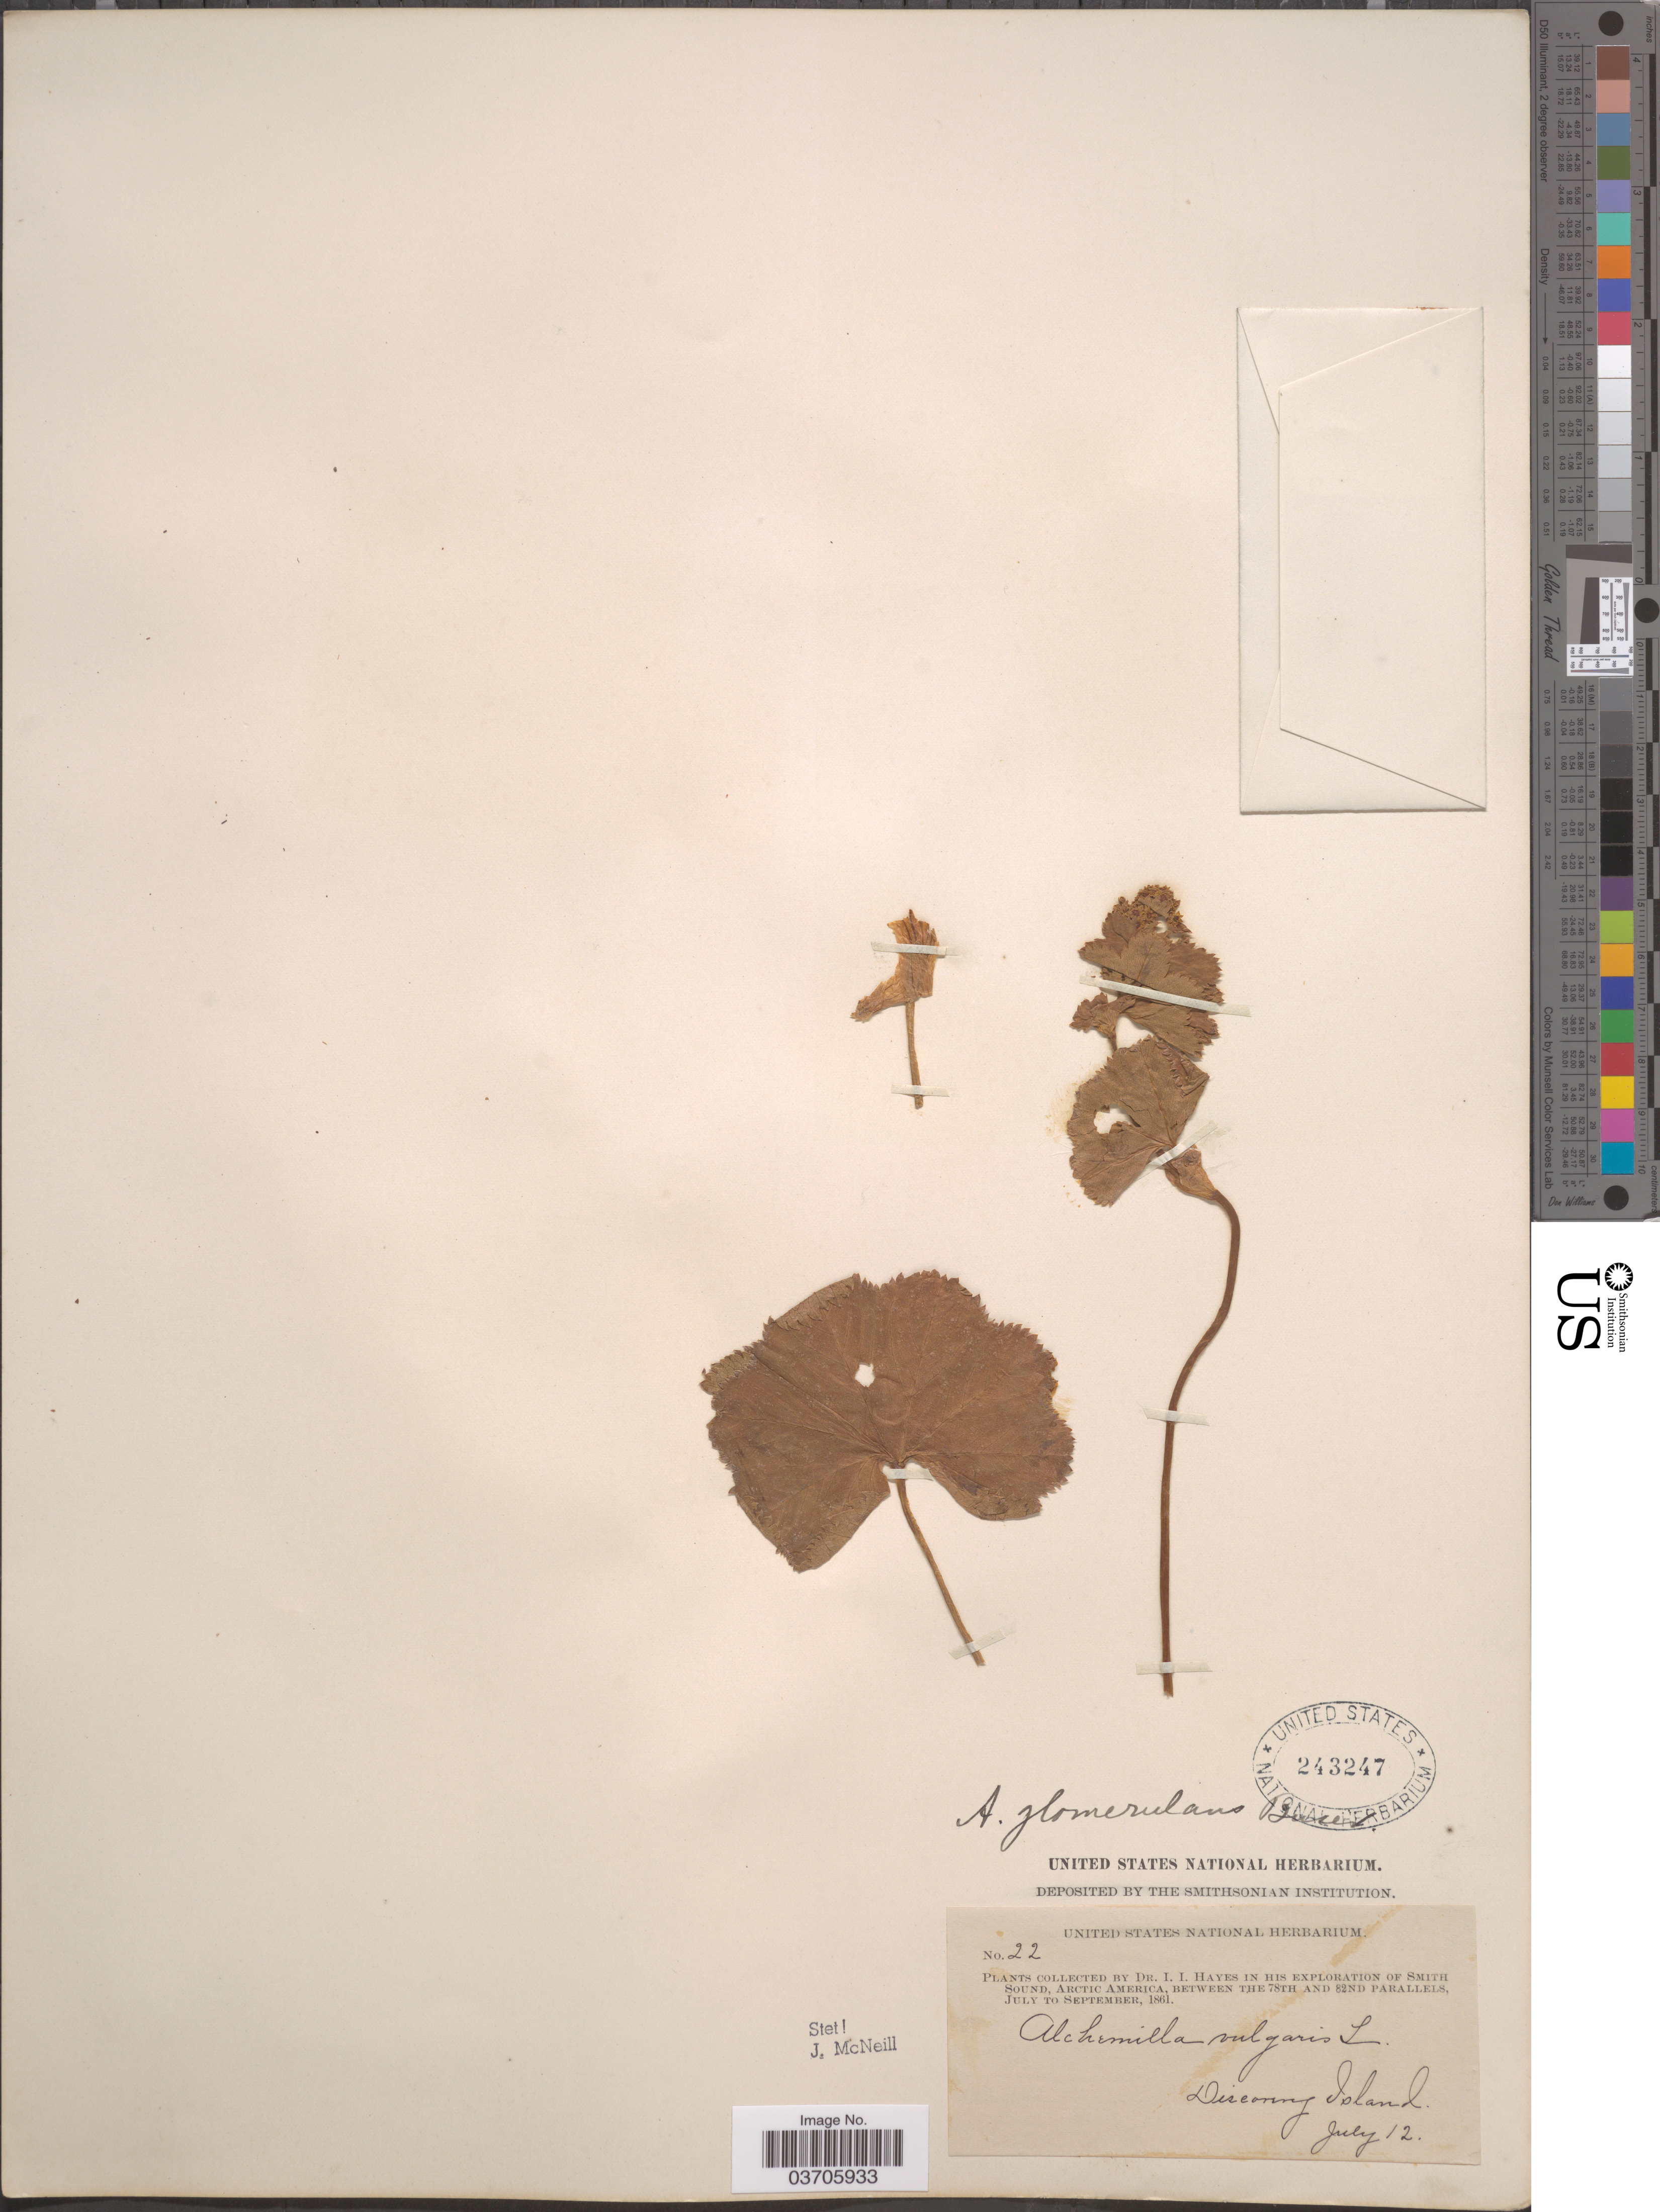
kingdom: Plantae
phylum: Tracheophyta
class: Magnoliopsida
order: Rosales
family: Rosaceae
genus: Alchemilla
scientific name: Alchemilla glomerulans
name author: Buser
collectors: I. I. Hayes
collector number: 22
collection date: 1861-07-12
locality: Discovery Island.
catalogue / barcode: US 243247